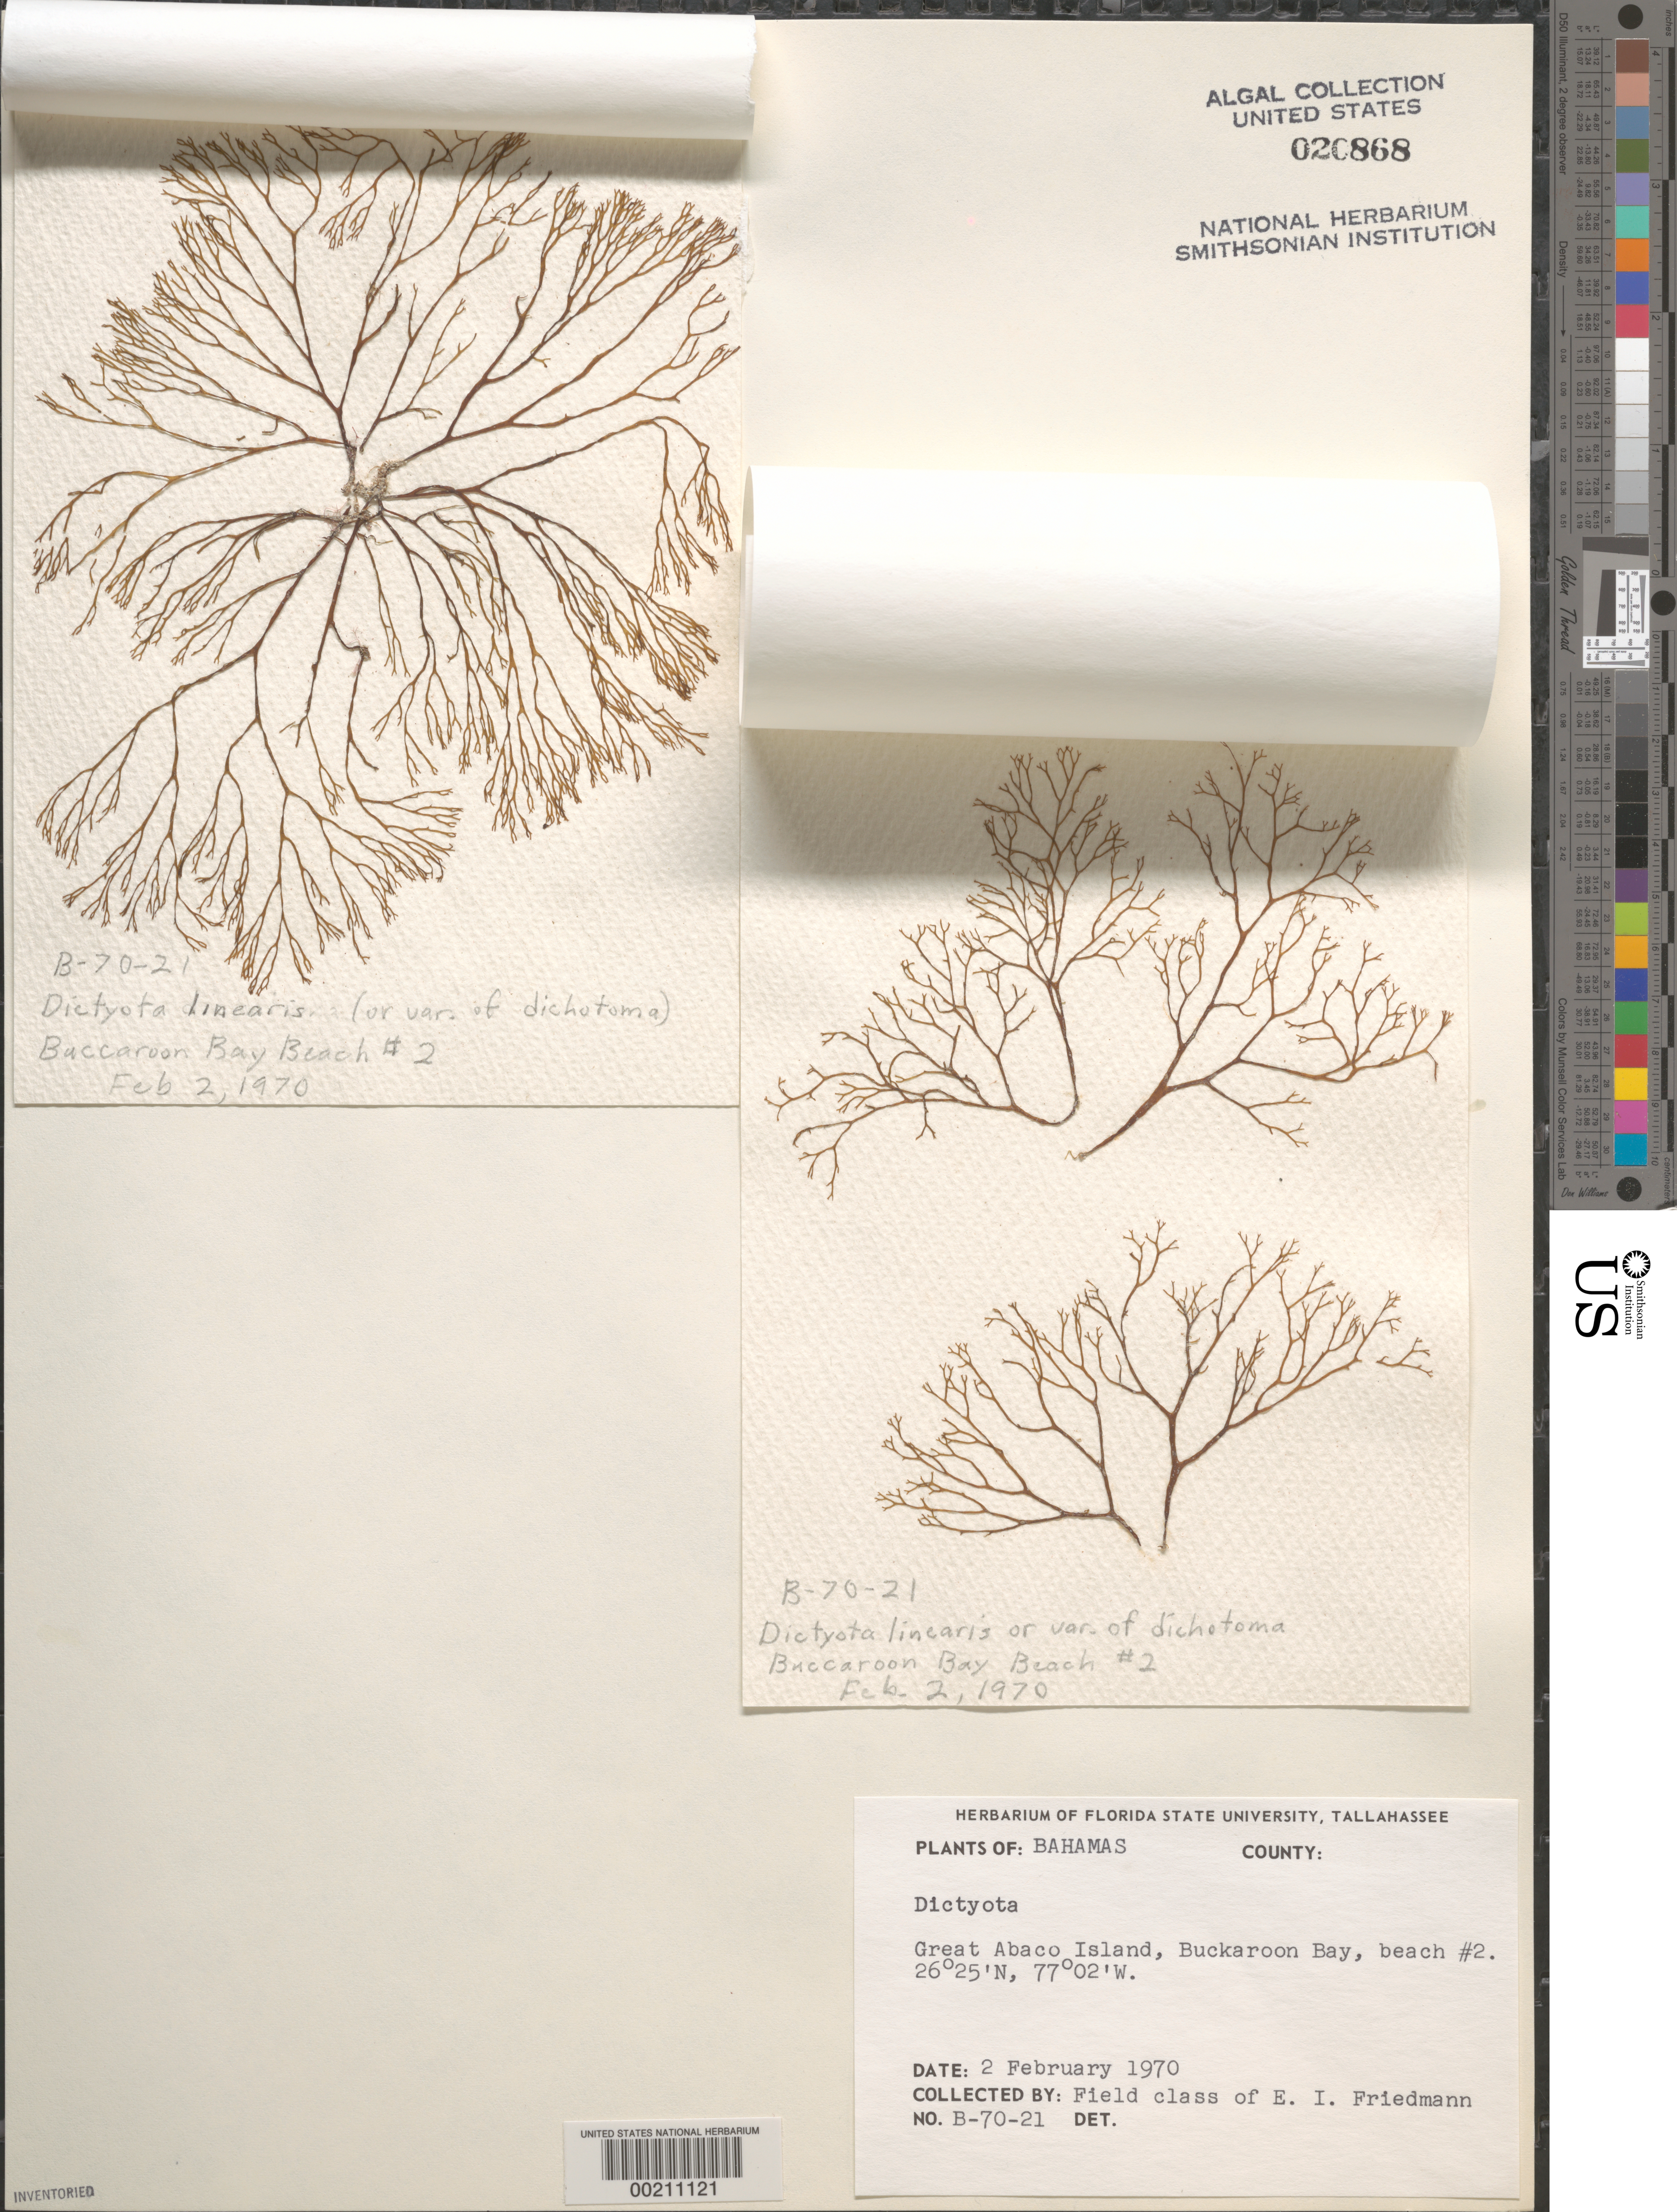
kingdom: Chromista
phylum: Ochrophyta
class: Phaeophyceae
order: Dictyotales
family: Dictyotaceae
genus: Dictyota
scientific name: Dictyota sp.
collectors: E. Friedmann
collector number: B-70-21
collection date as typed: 02 Feb 1970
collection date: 1970-02-02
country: Bahamas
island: Great Abaco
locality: Buckaroon Bay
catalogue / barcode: US 20868